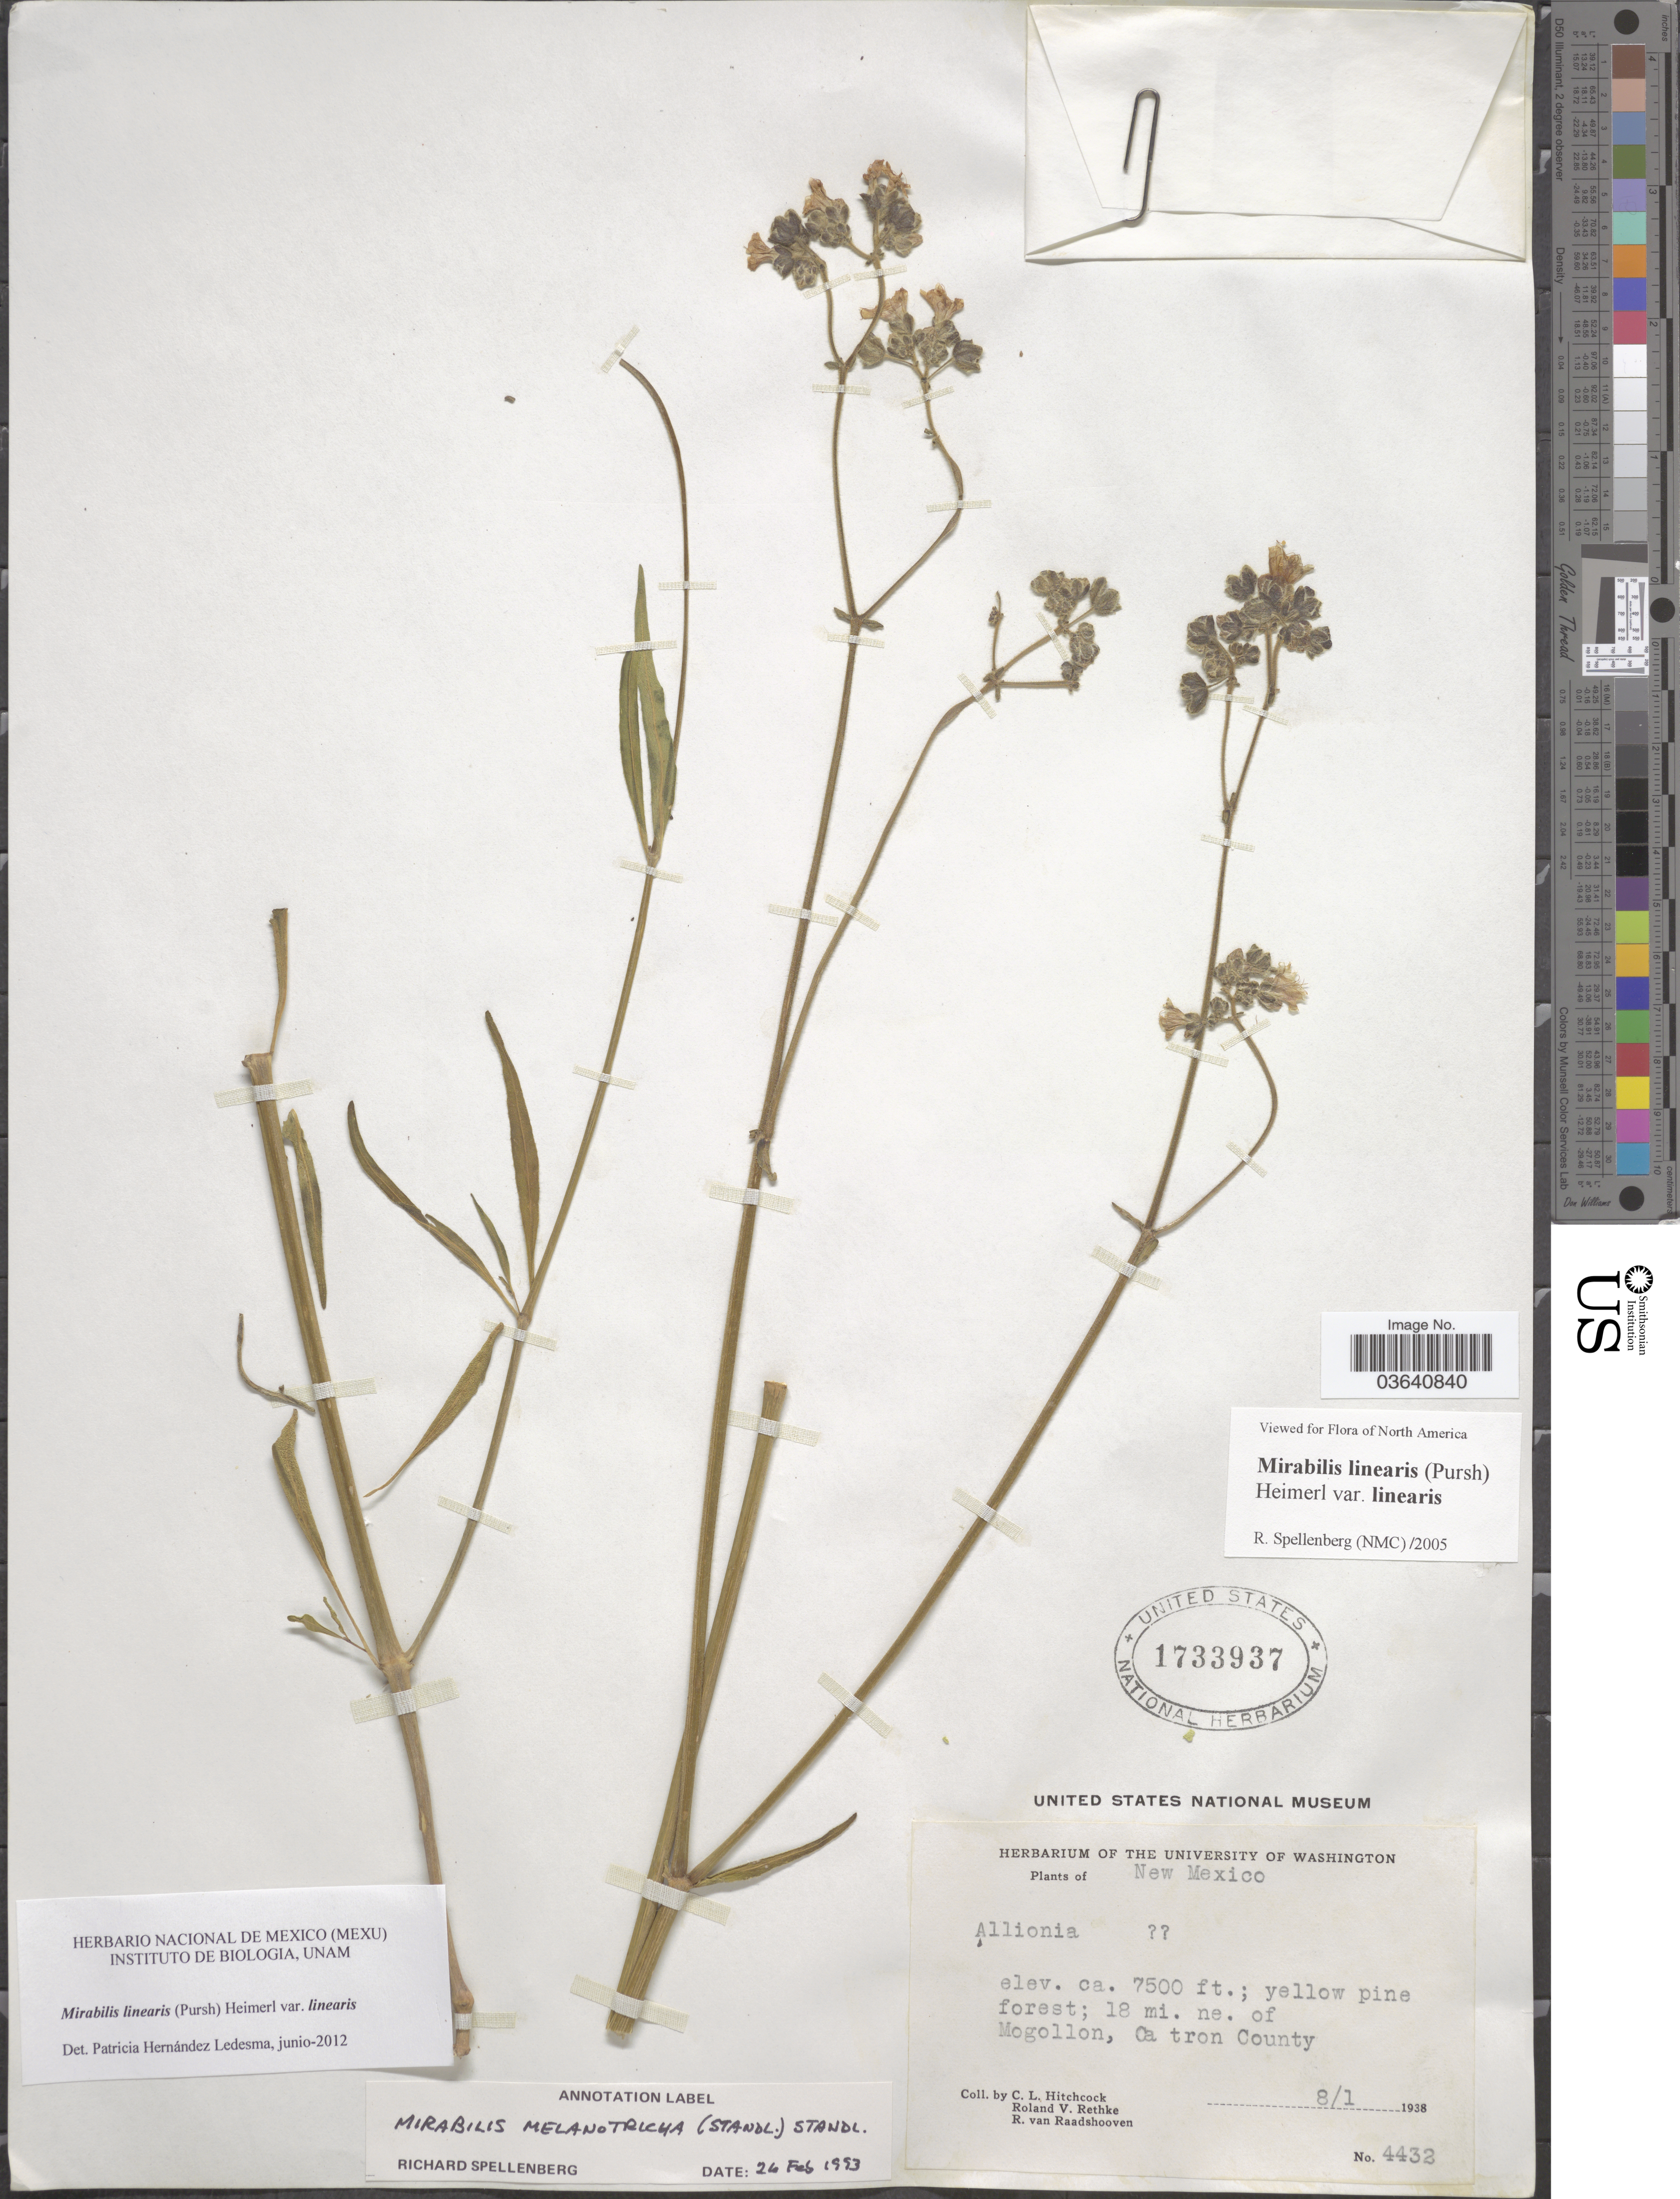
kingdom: Plantae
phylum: Tracheophyta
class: Magnoliopsida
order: Caryophyllales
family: Nyctaginaceae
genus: Mirabilis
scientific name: Mirabilis linearis var. linearis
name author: (Pursh) Heimerl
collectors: C. L. Hitchcock, R. Rethke & R. Raadshooven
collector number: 4432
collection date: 1938-08-01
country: United States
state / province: New Mexico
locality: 18 mi. ne. of Mogollon, Catron County.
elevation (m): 2286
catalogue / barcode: US 1733937